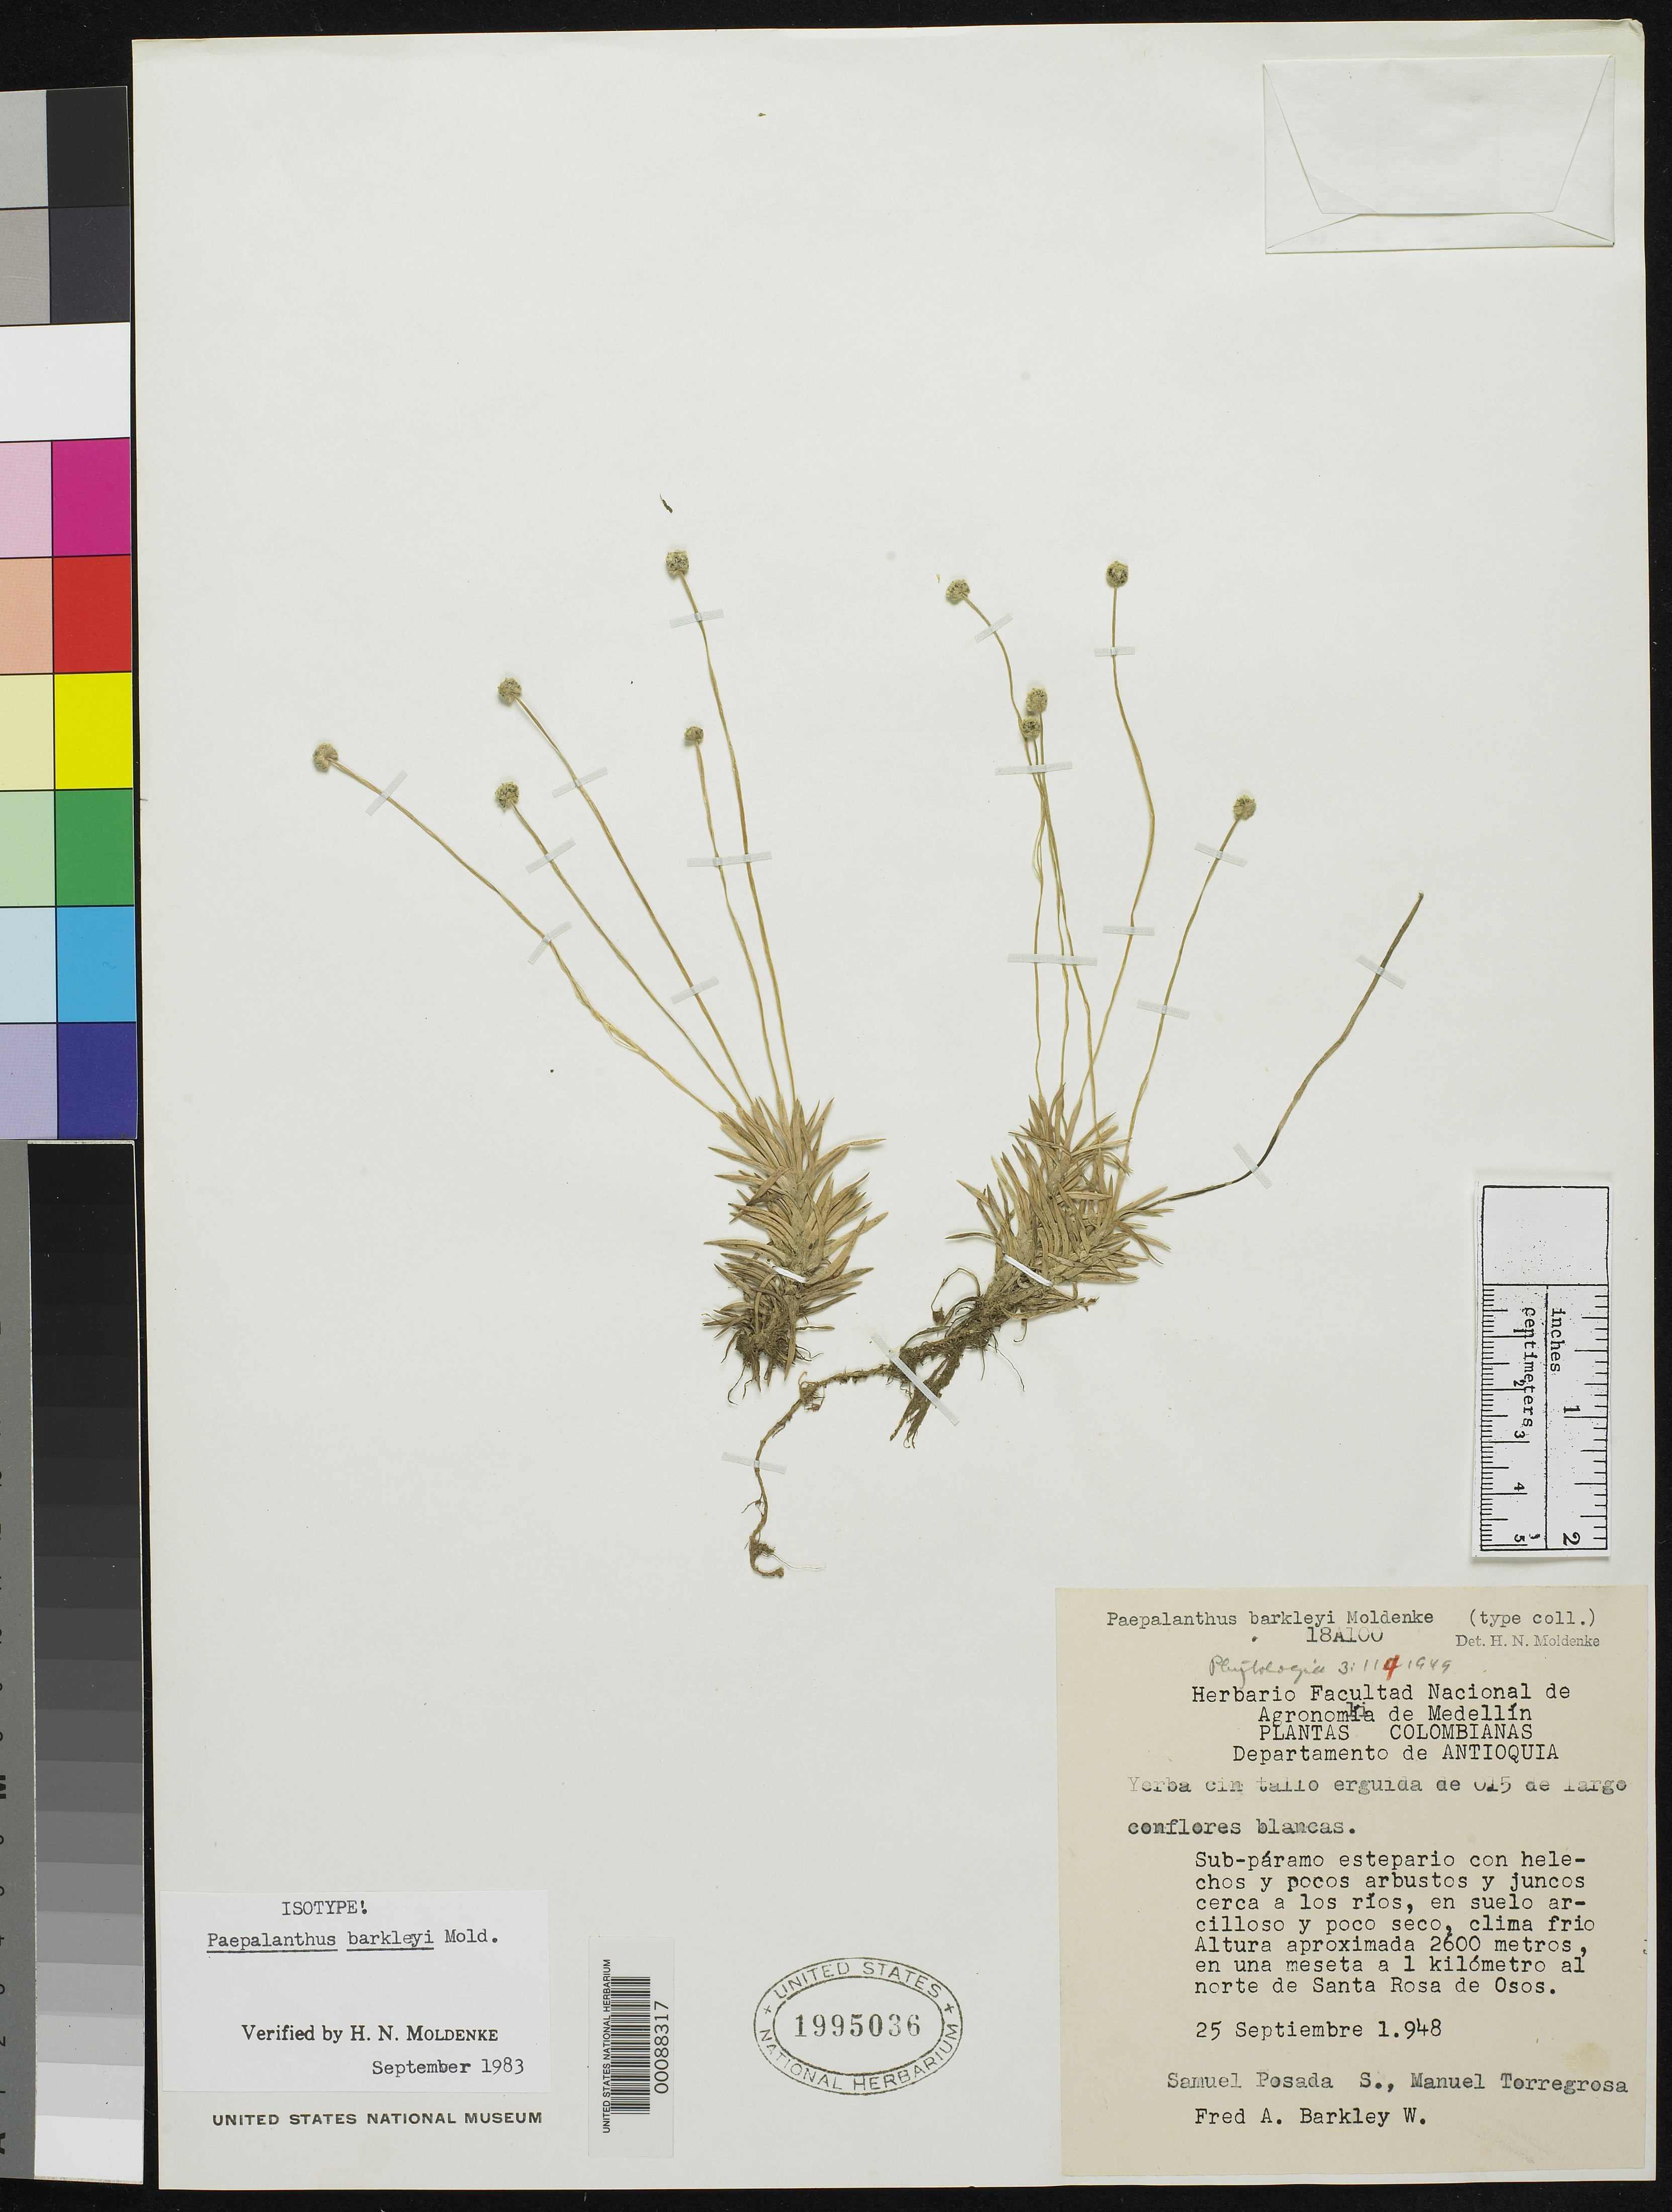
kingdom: Plantae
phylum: Tracheophyta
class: Liliopsida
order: Poales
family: Eriocaulaceae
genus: Paepalanthus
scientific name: Paepalanthus barkleyi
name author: Moldenke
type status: Isotype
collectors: S. Posada, M. Torregrosa & F. A. Barkley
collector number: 18a100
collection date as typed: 25 Sep 1948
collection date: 1948-09-25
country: Colombia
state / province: Antioquia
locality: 1 km. N of Santa Rosa de Osos.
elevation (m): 2600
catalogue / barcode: US 1995036